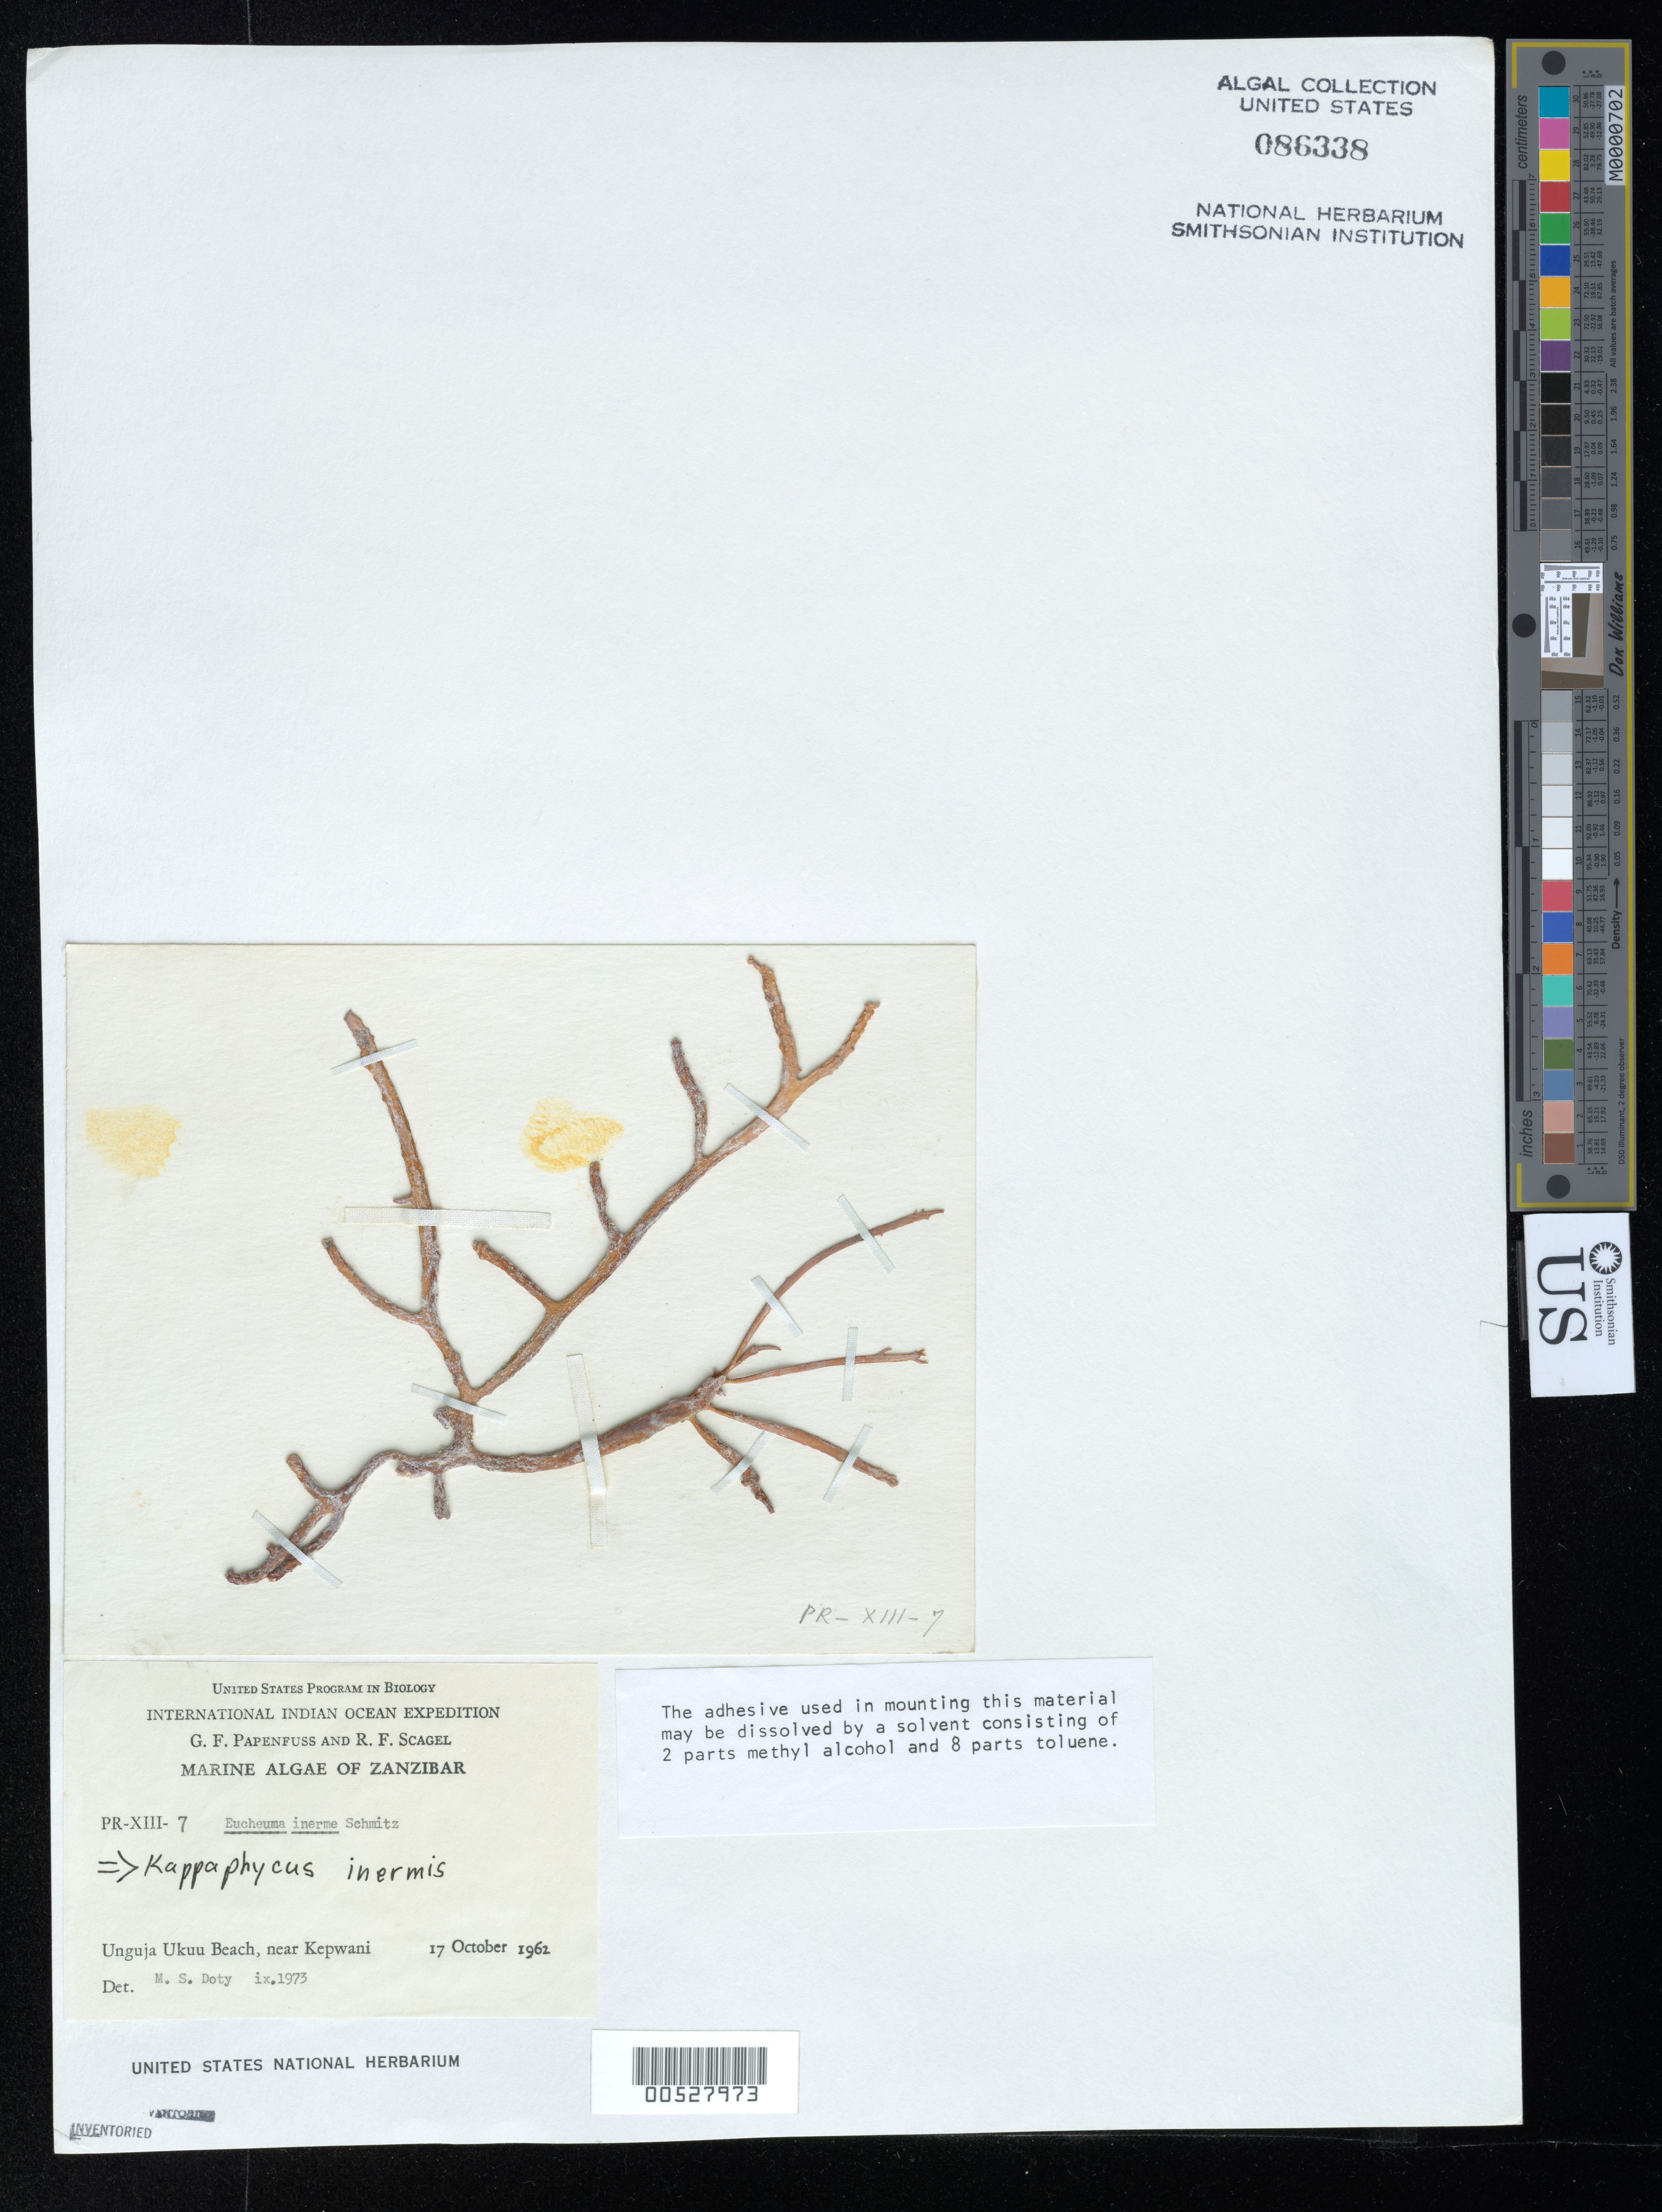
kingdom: Plantae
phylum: Rhodophyta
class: Florideophyceae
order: Gigartinales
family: Solieriaceae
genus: Kappaphycus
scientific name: Kappaphycus inermis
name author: (F. Schmitz) Doty ex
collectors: G. Papenfuss & R. F. Scagel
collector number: PR-XIII-7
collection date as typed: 17 Oct 1962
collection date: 1962-10-17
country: Tanzania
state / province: Zanzibar Urban/West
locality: Unguja Ukuu Beach, near Kepwani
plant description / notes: International Indian Ocean Expedition, 1962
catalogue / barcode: US 86338